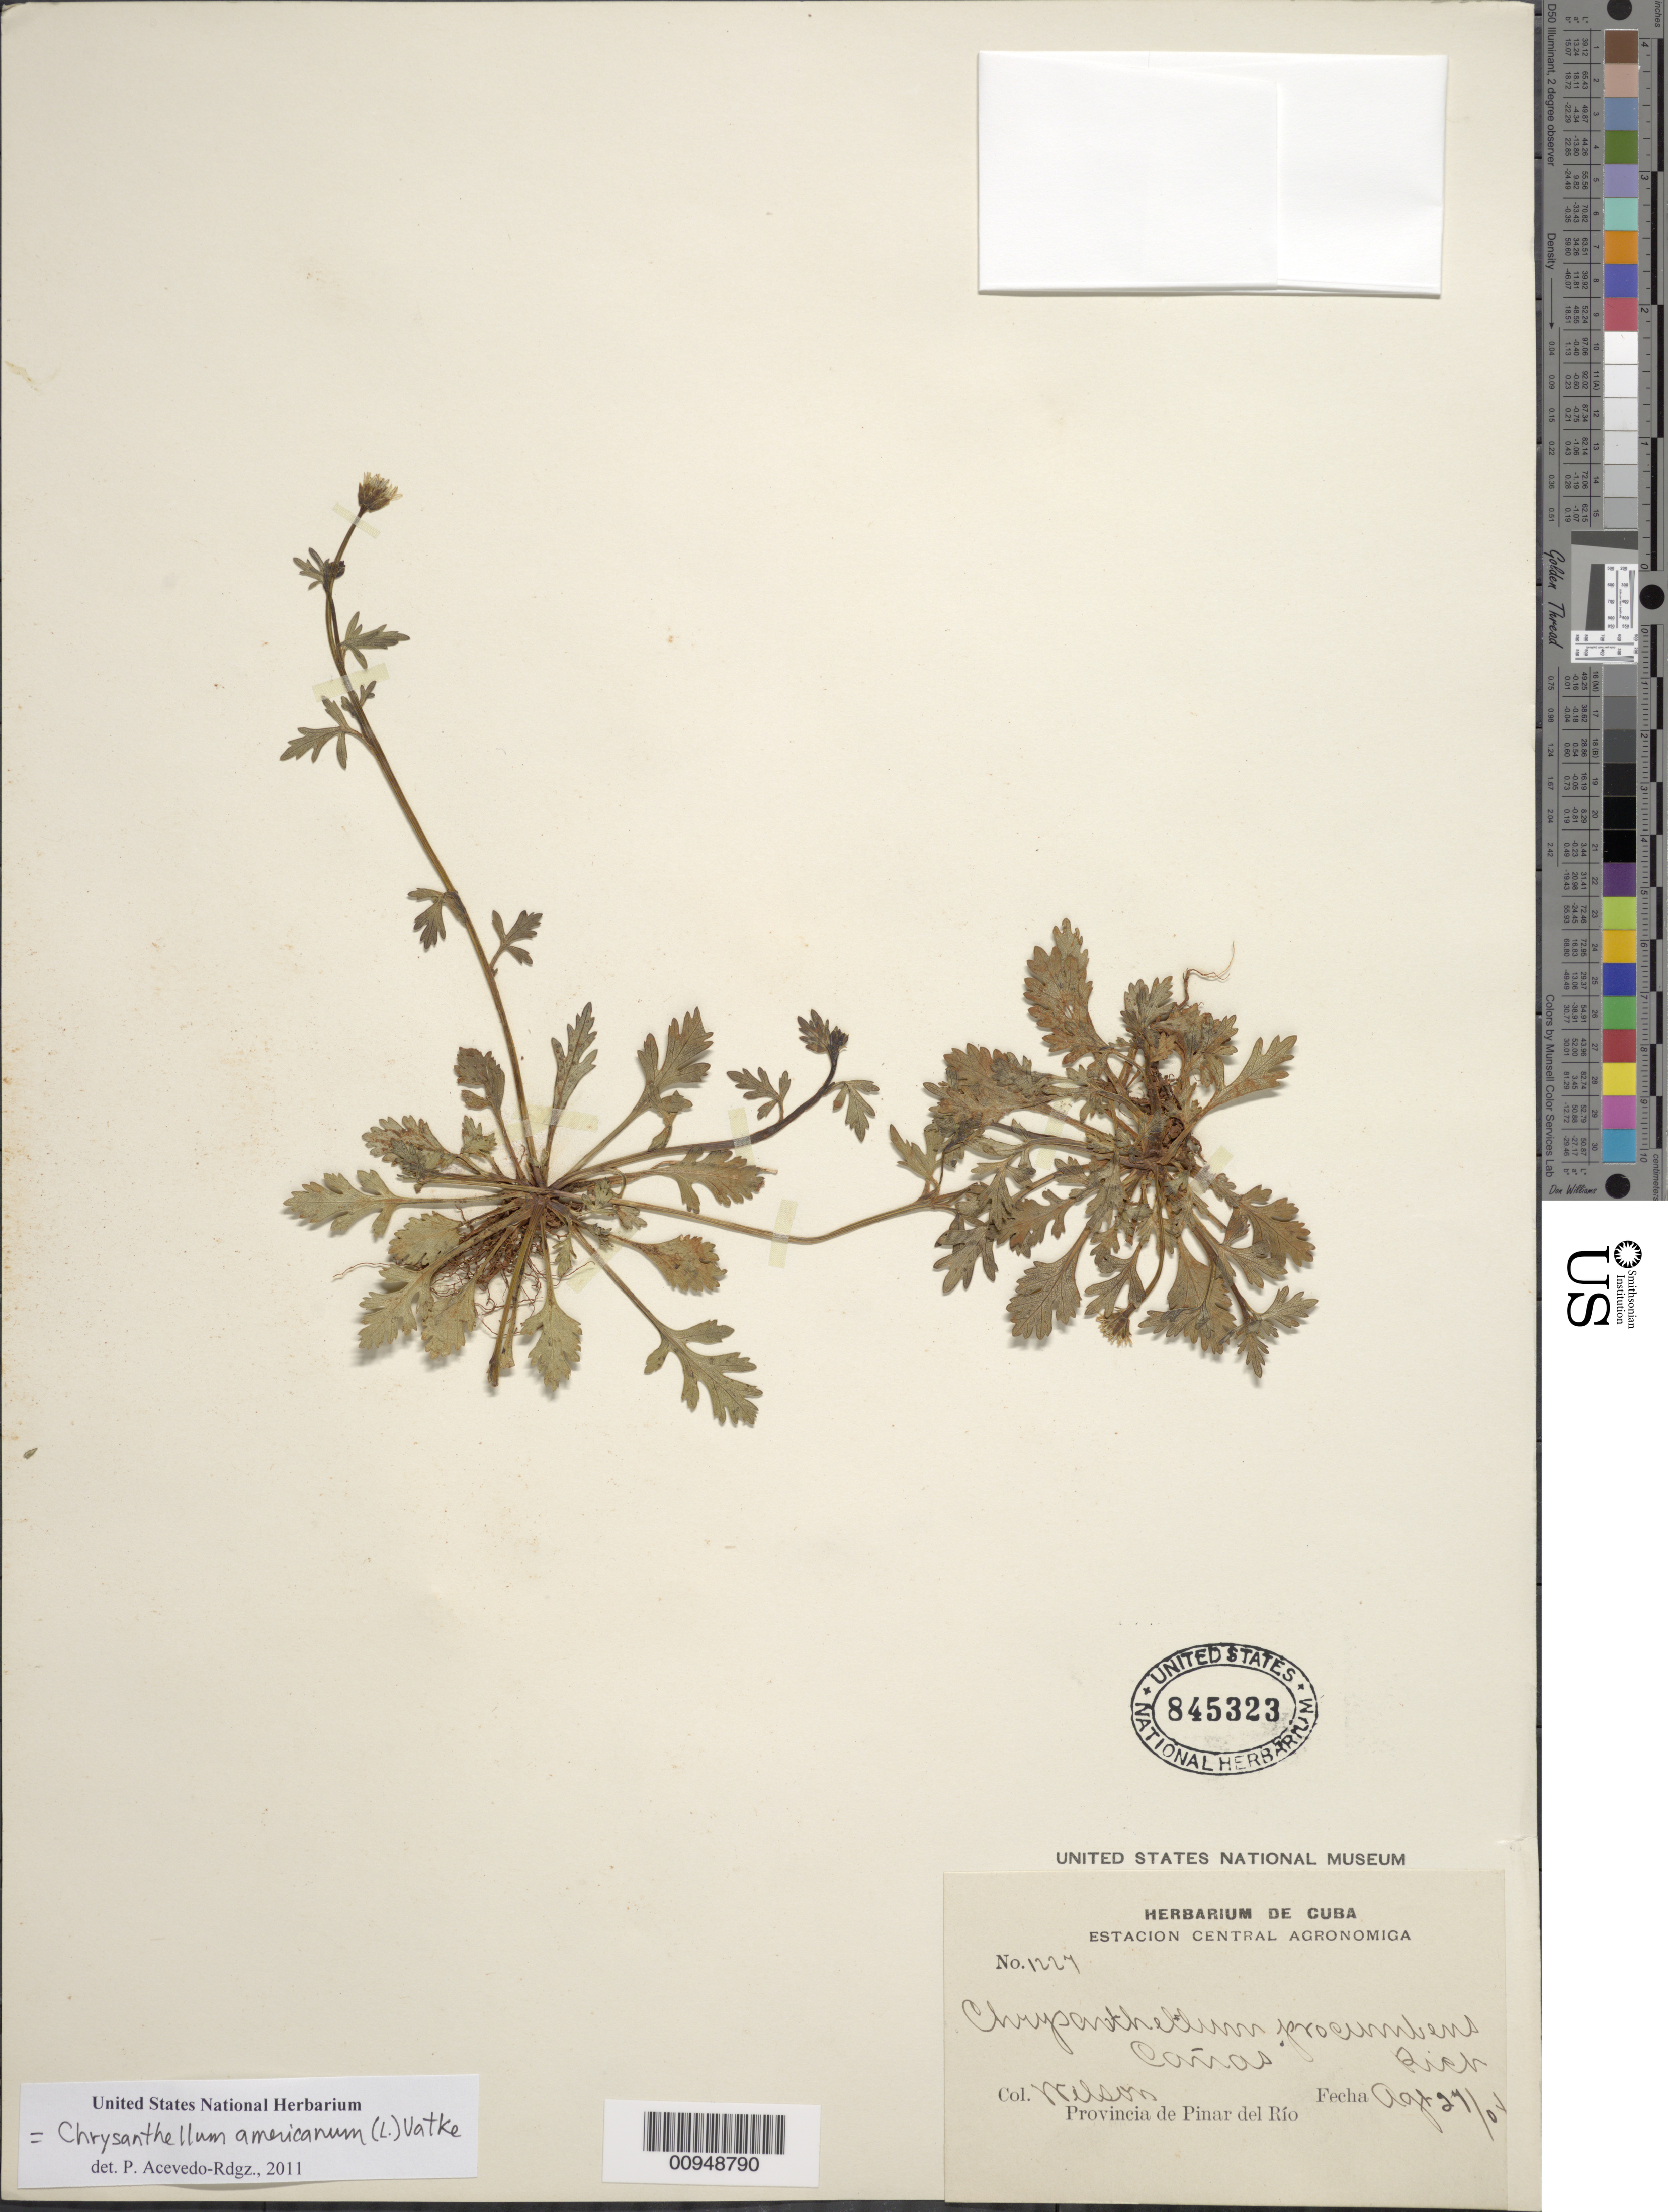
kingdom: Plantae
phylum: Tracheophyta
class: Magnoliopsida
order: Asterales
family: Asteraceae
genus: Chrysanthellum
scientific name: Chrysanthellum americanum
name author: (L.) Vatke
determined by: Acevedo-Rodríguez, P., (BOT), Smithsonian Institution - National Museum of Natural History (UNITED STATES)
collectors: -- Wilson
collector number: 1227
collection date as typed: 27 Apr 1904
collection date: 1904-04-27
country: Cuba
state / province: Pinar del Rio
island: Cuba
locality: Cañas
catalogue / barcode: US 845323